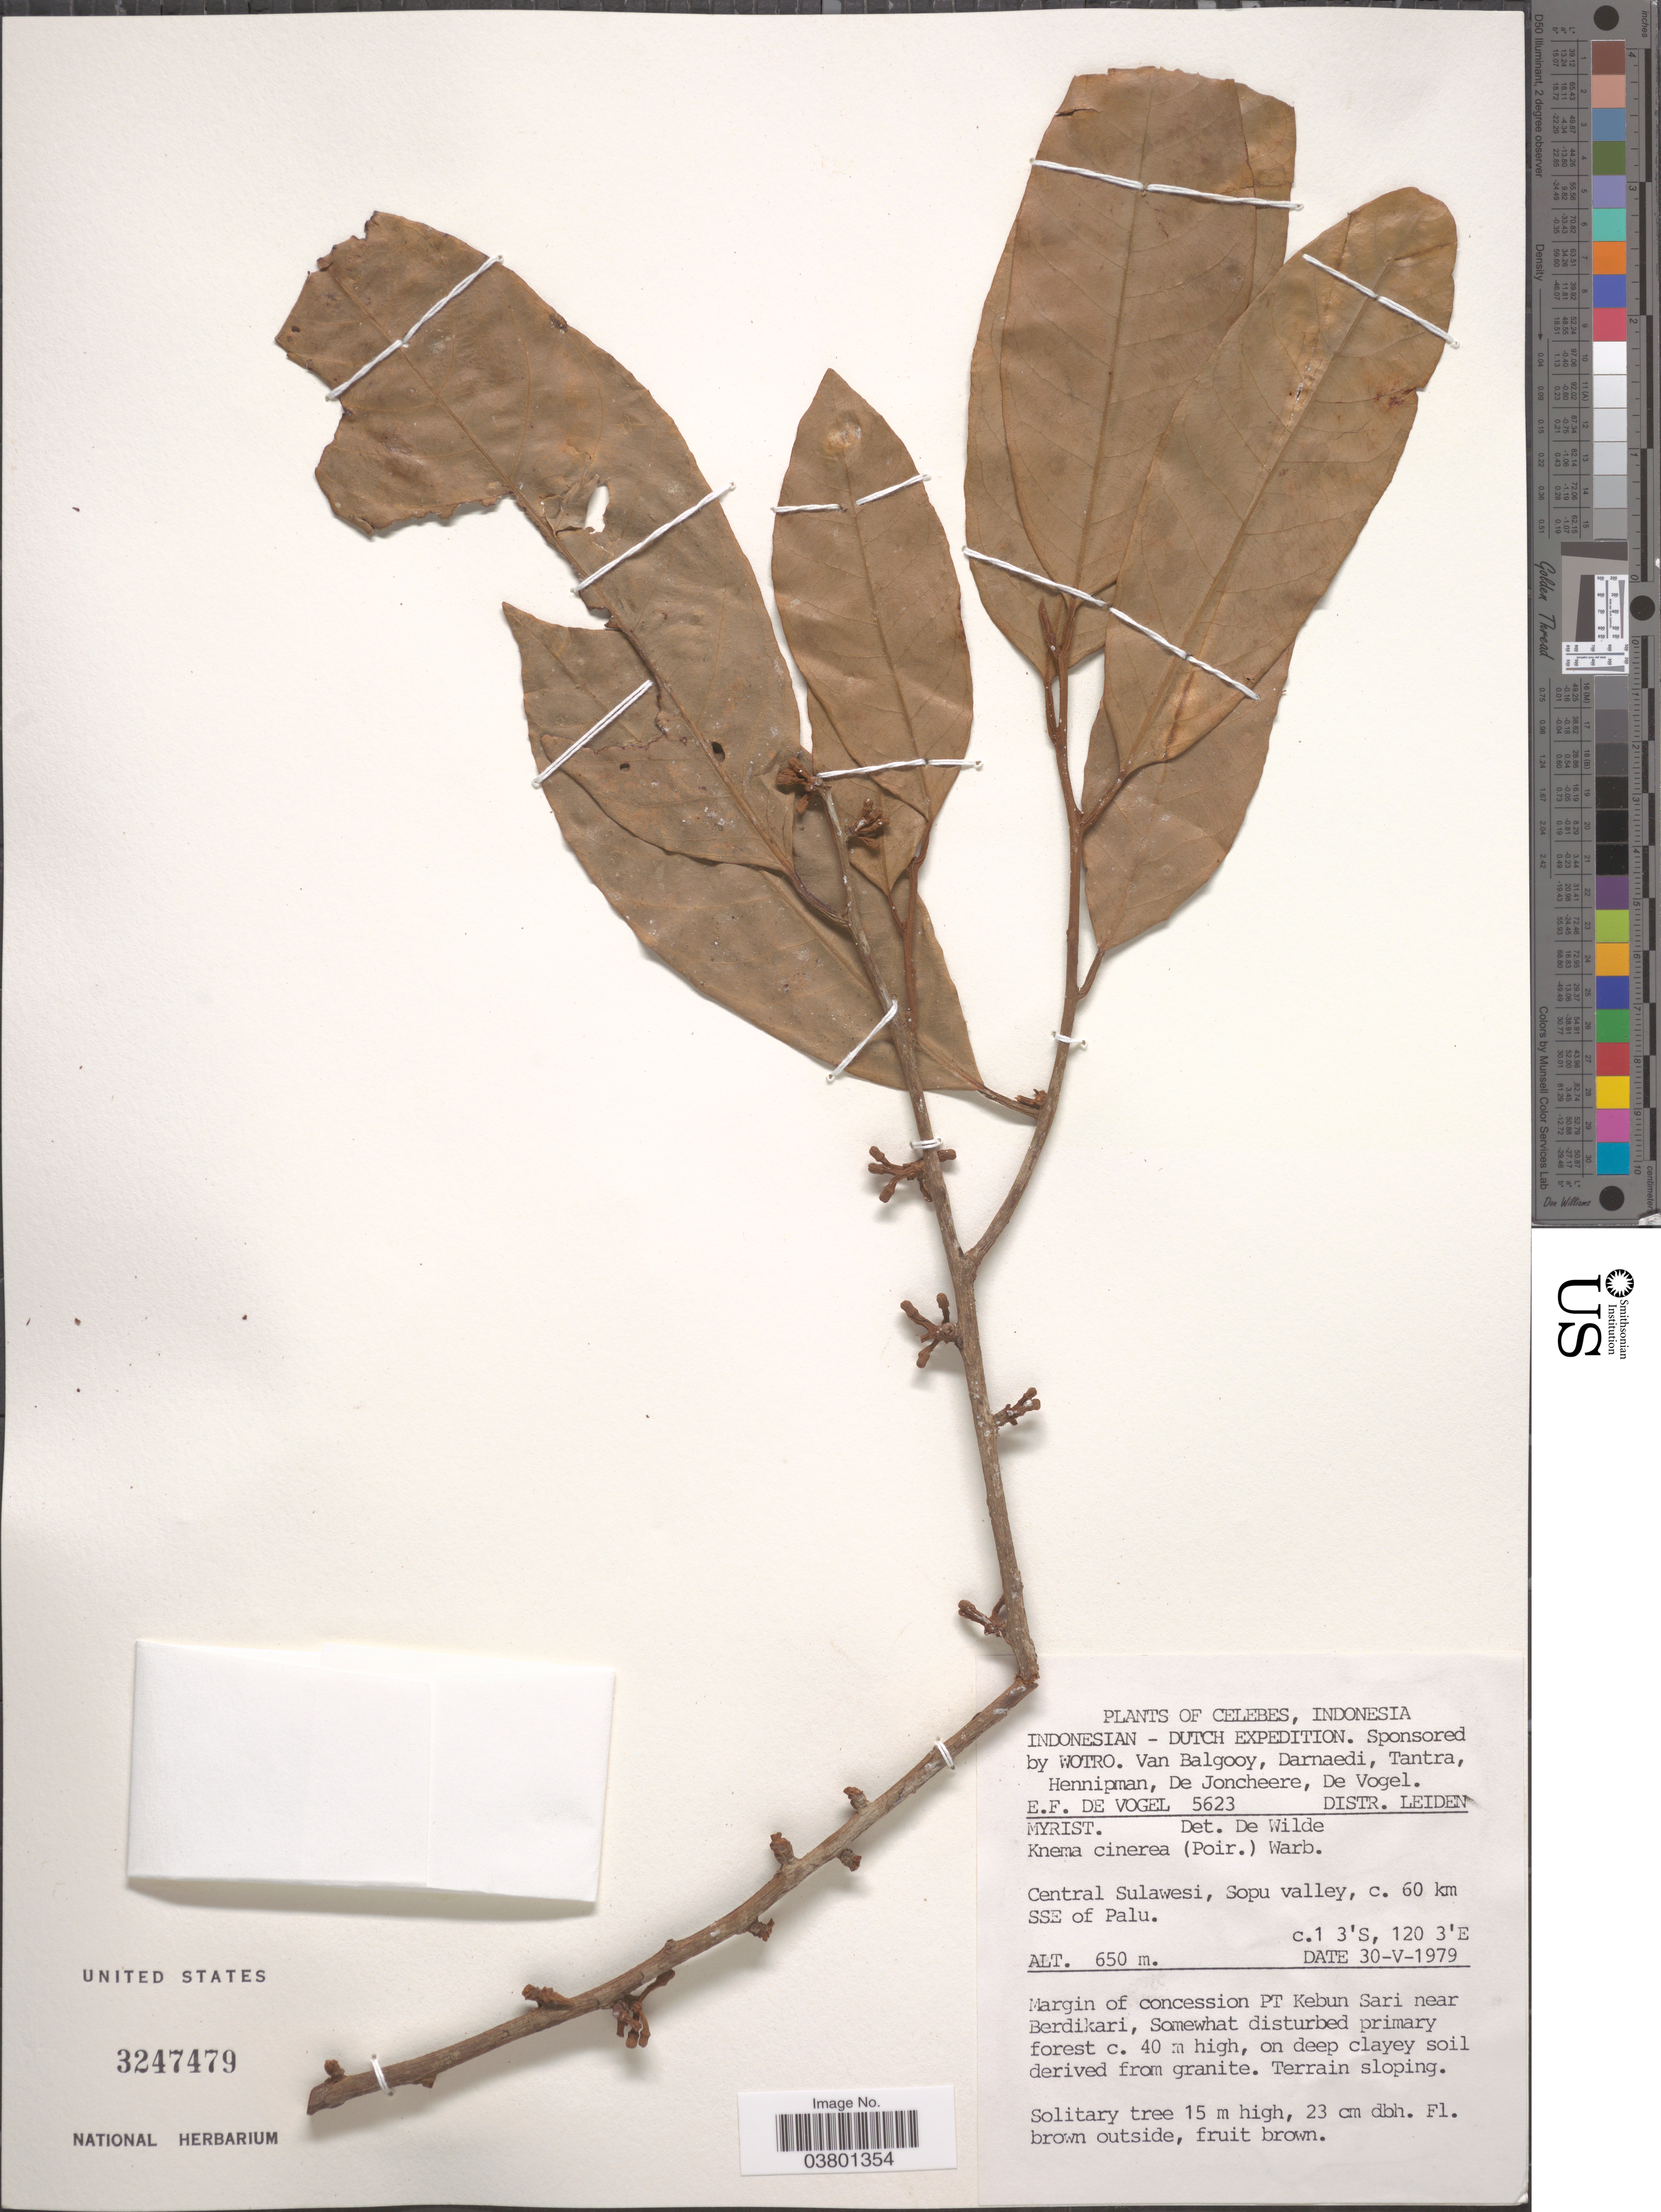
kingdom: Plantae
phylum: Tracheophyta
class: Magnoliopsida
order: Magnoliales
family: Myristicaceae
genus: Knema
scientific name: Knema cinerea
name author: (Poir.) Warb.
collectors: E. F. de Vogel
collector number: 5623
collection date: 1979-05-30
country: Indonesia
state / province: Sulawesi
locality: Indonesian - Dutch. Central Sulawesi, Sopu valley, c. 60 km SSE of Palu.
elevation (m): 650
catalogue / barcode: US 3247479